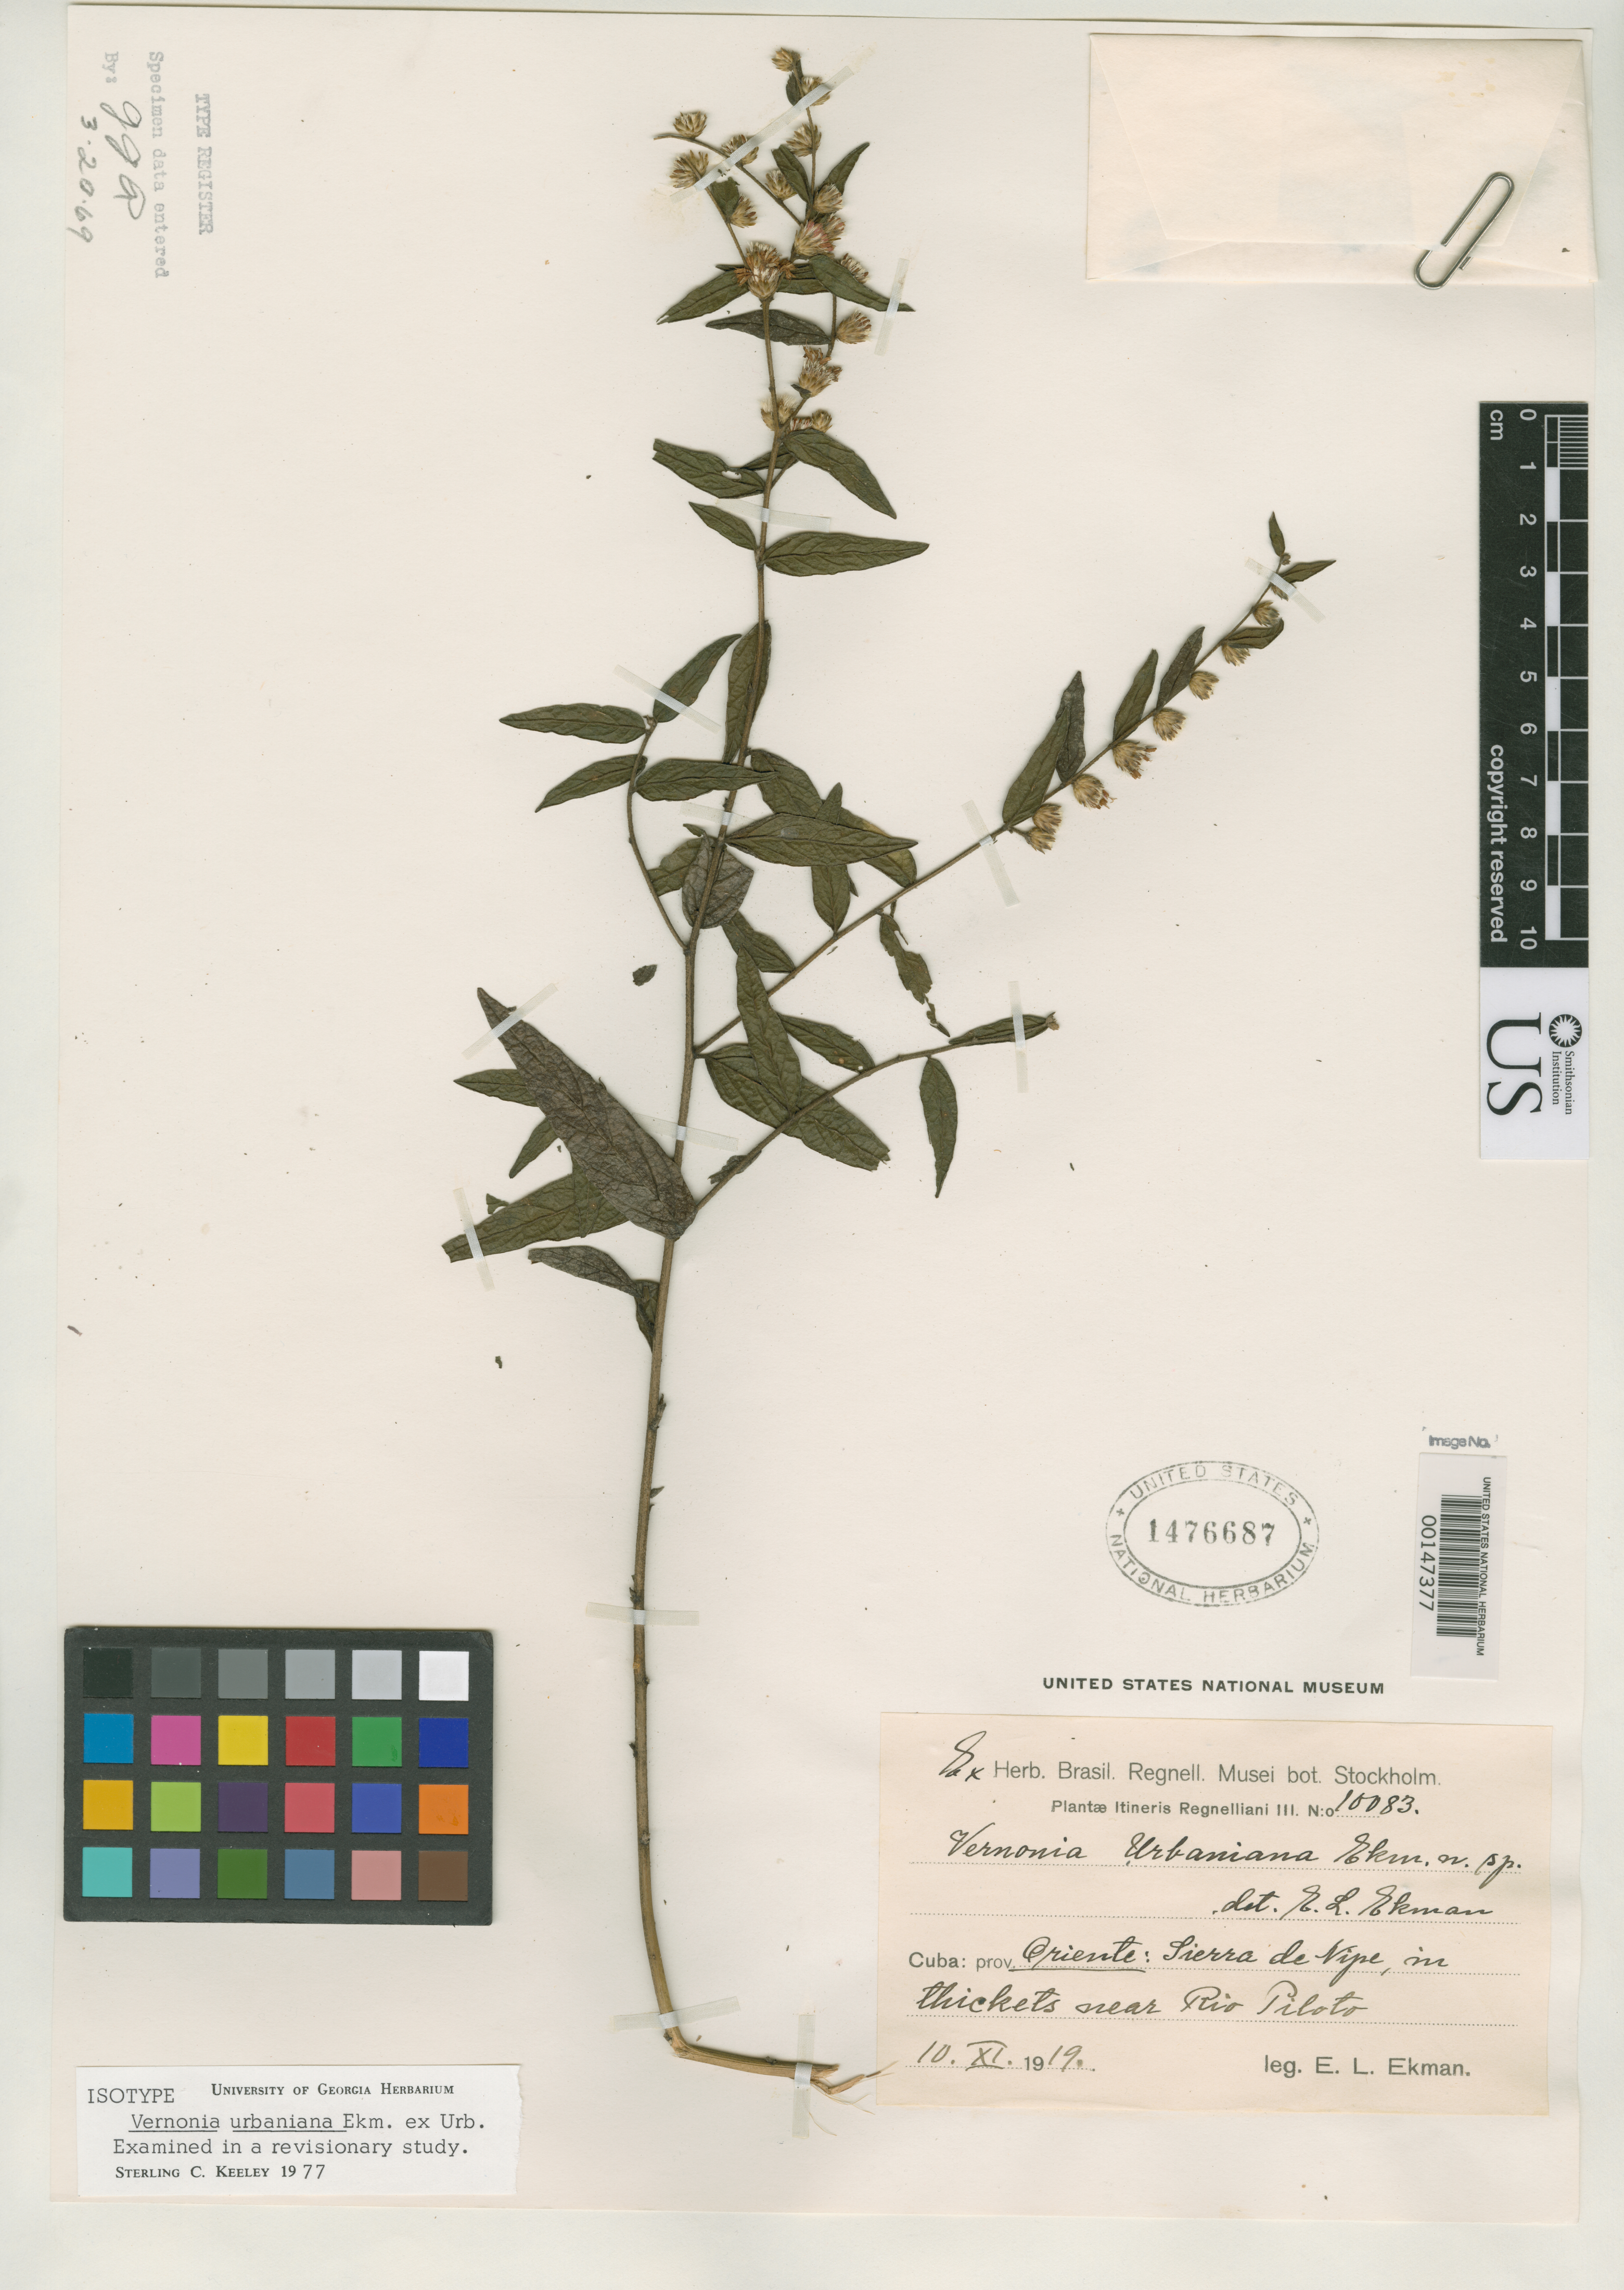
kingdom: Plantae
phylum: Tracheophyta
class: Magnoliopsida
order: Asterales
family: Asteraceae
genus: Vernonia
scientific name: Vernonia urbaniana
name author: Ekman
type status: Isotype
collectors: E. L. Ekman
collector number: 10083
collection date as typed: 10 Nov 1919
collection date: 1919-11-10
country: Cuba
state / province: Oriente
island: Greater Antilles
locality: Rio Piloto.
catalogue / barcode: US 1476687